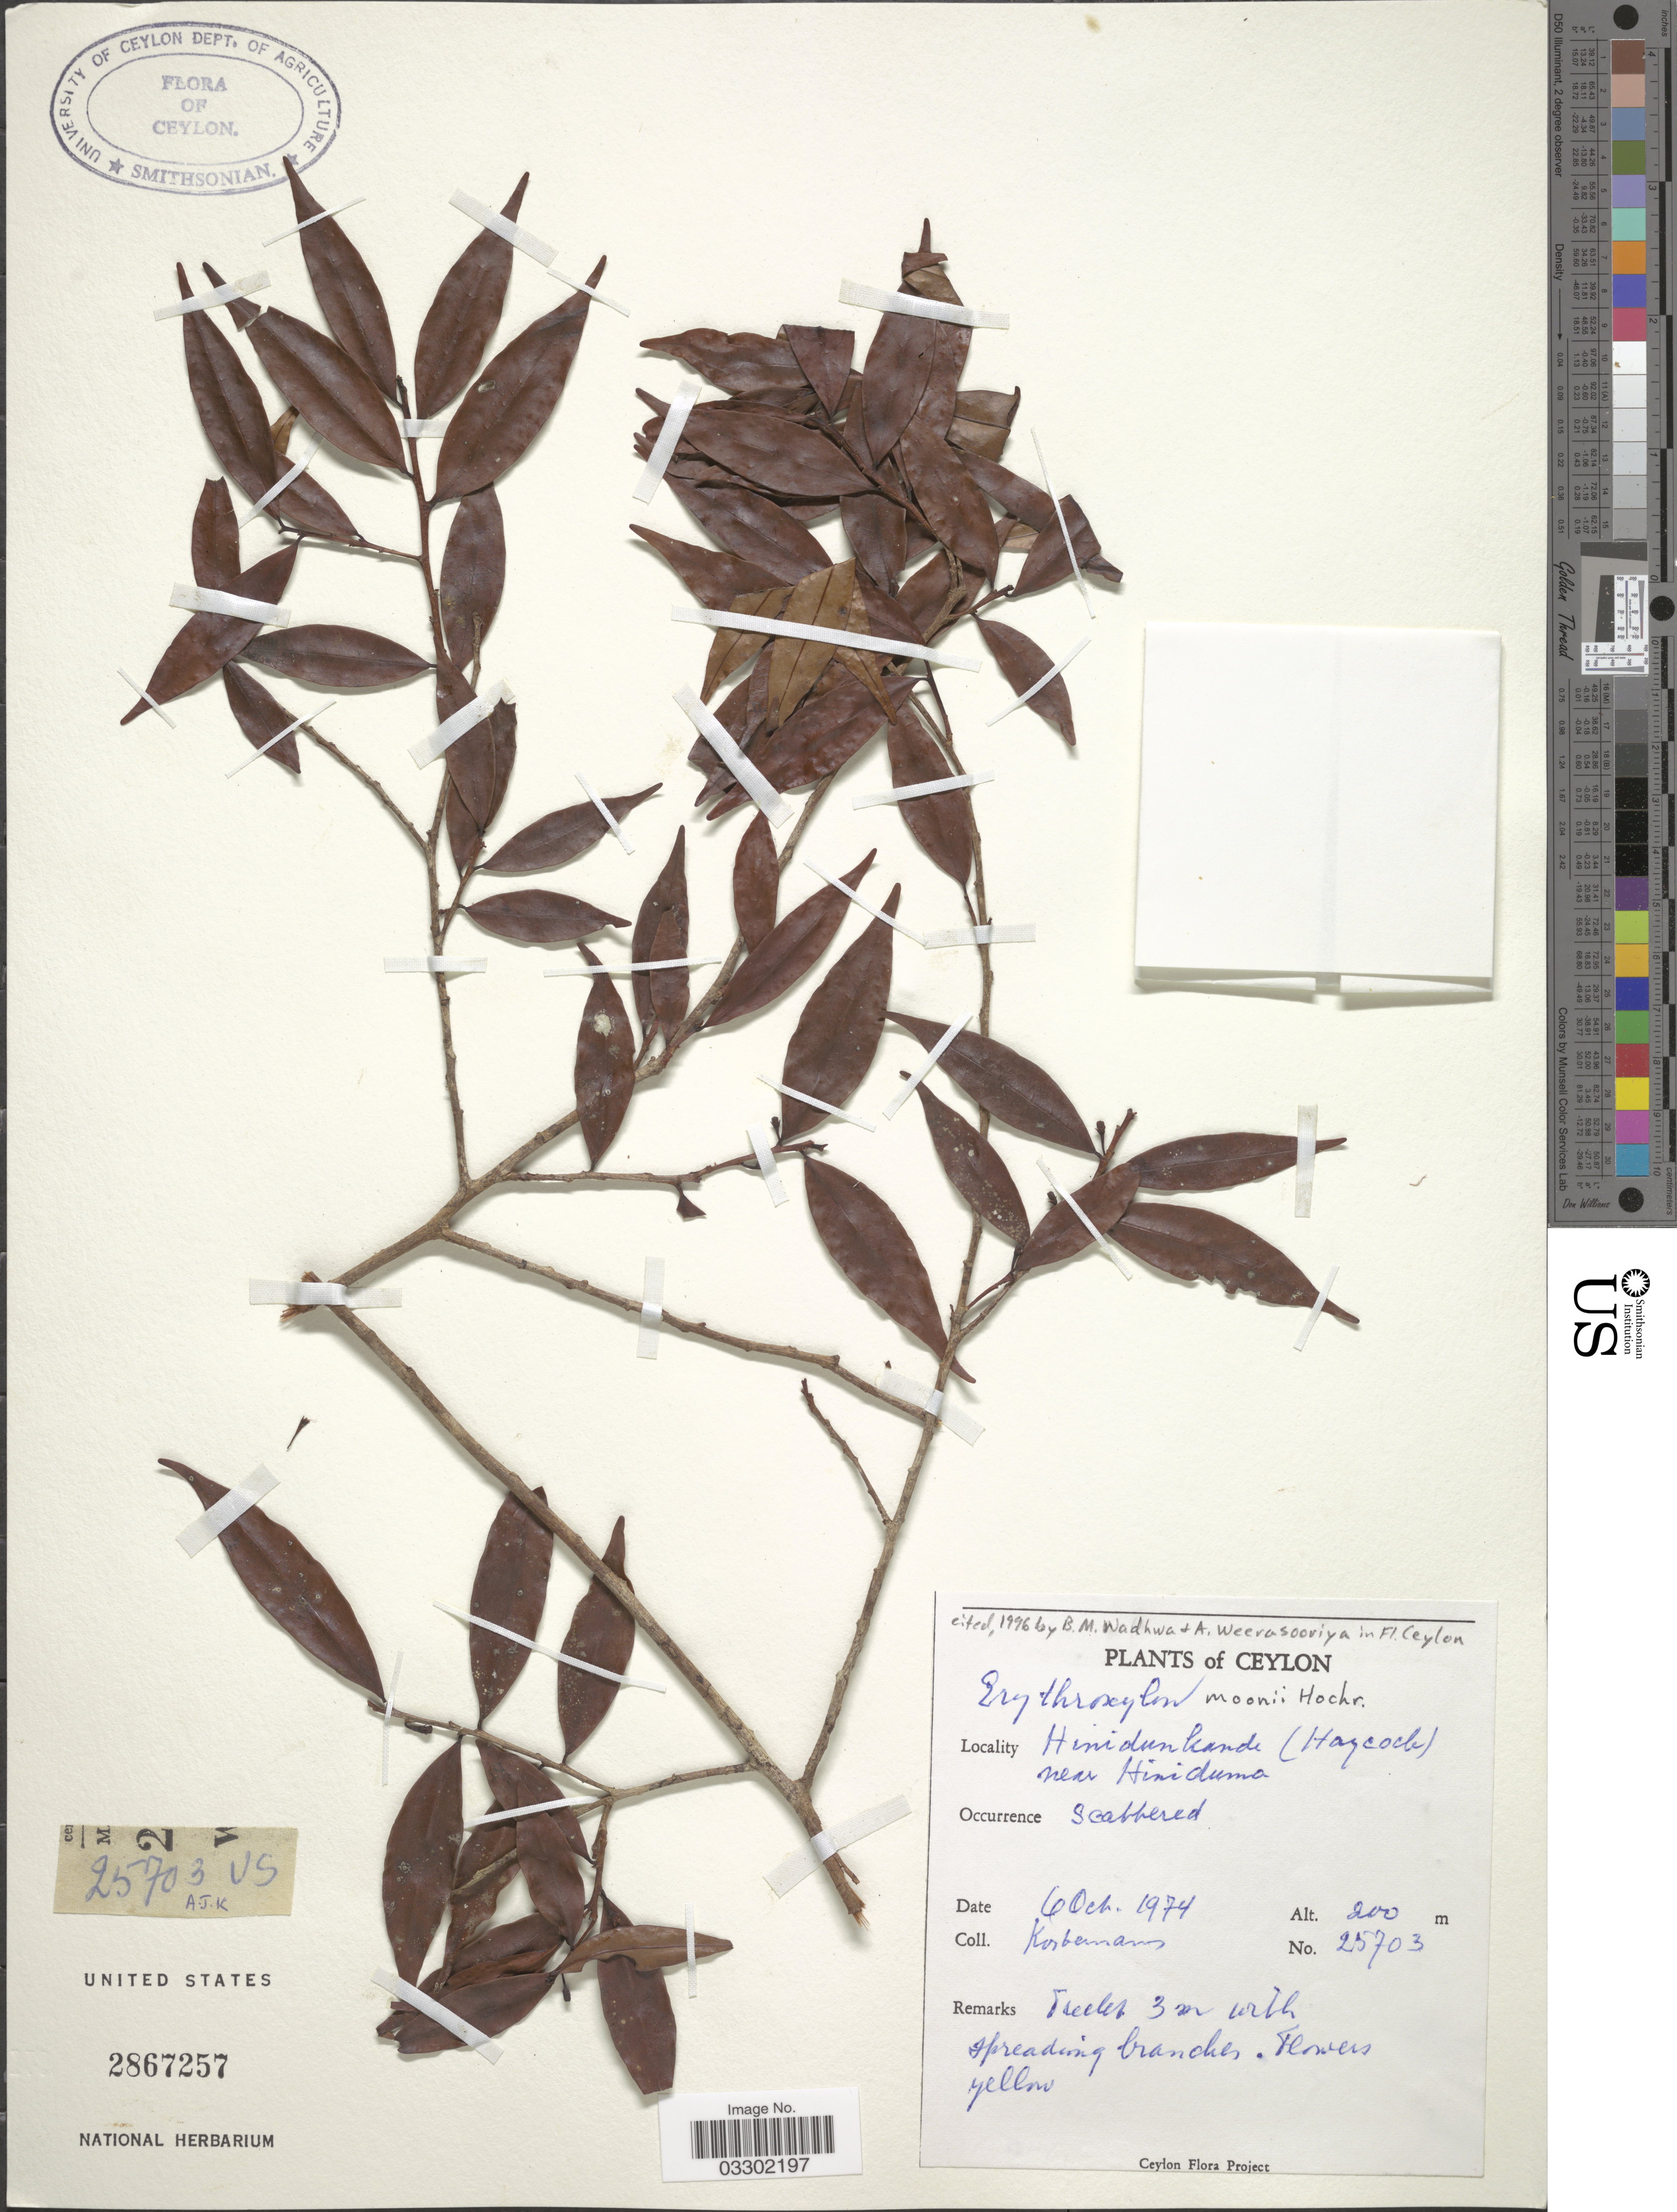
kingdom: Plantae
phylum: Tracheophyta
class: Magnoliopsida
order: Malpighiales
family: Erythroxylaceae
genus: Erythroxylum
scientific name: Erythroxylum moonii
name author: Hochr.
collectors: Kostermans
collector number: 25703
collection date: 1974-10-06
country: Sri Lanka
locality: Ceylon, Hinidunkande [interpreted] (Haycocle [interpreted]) near Hiniduma.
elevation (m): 200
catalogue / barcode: US 2867257